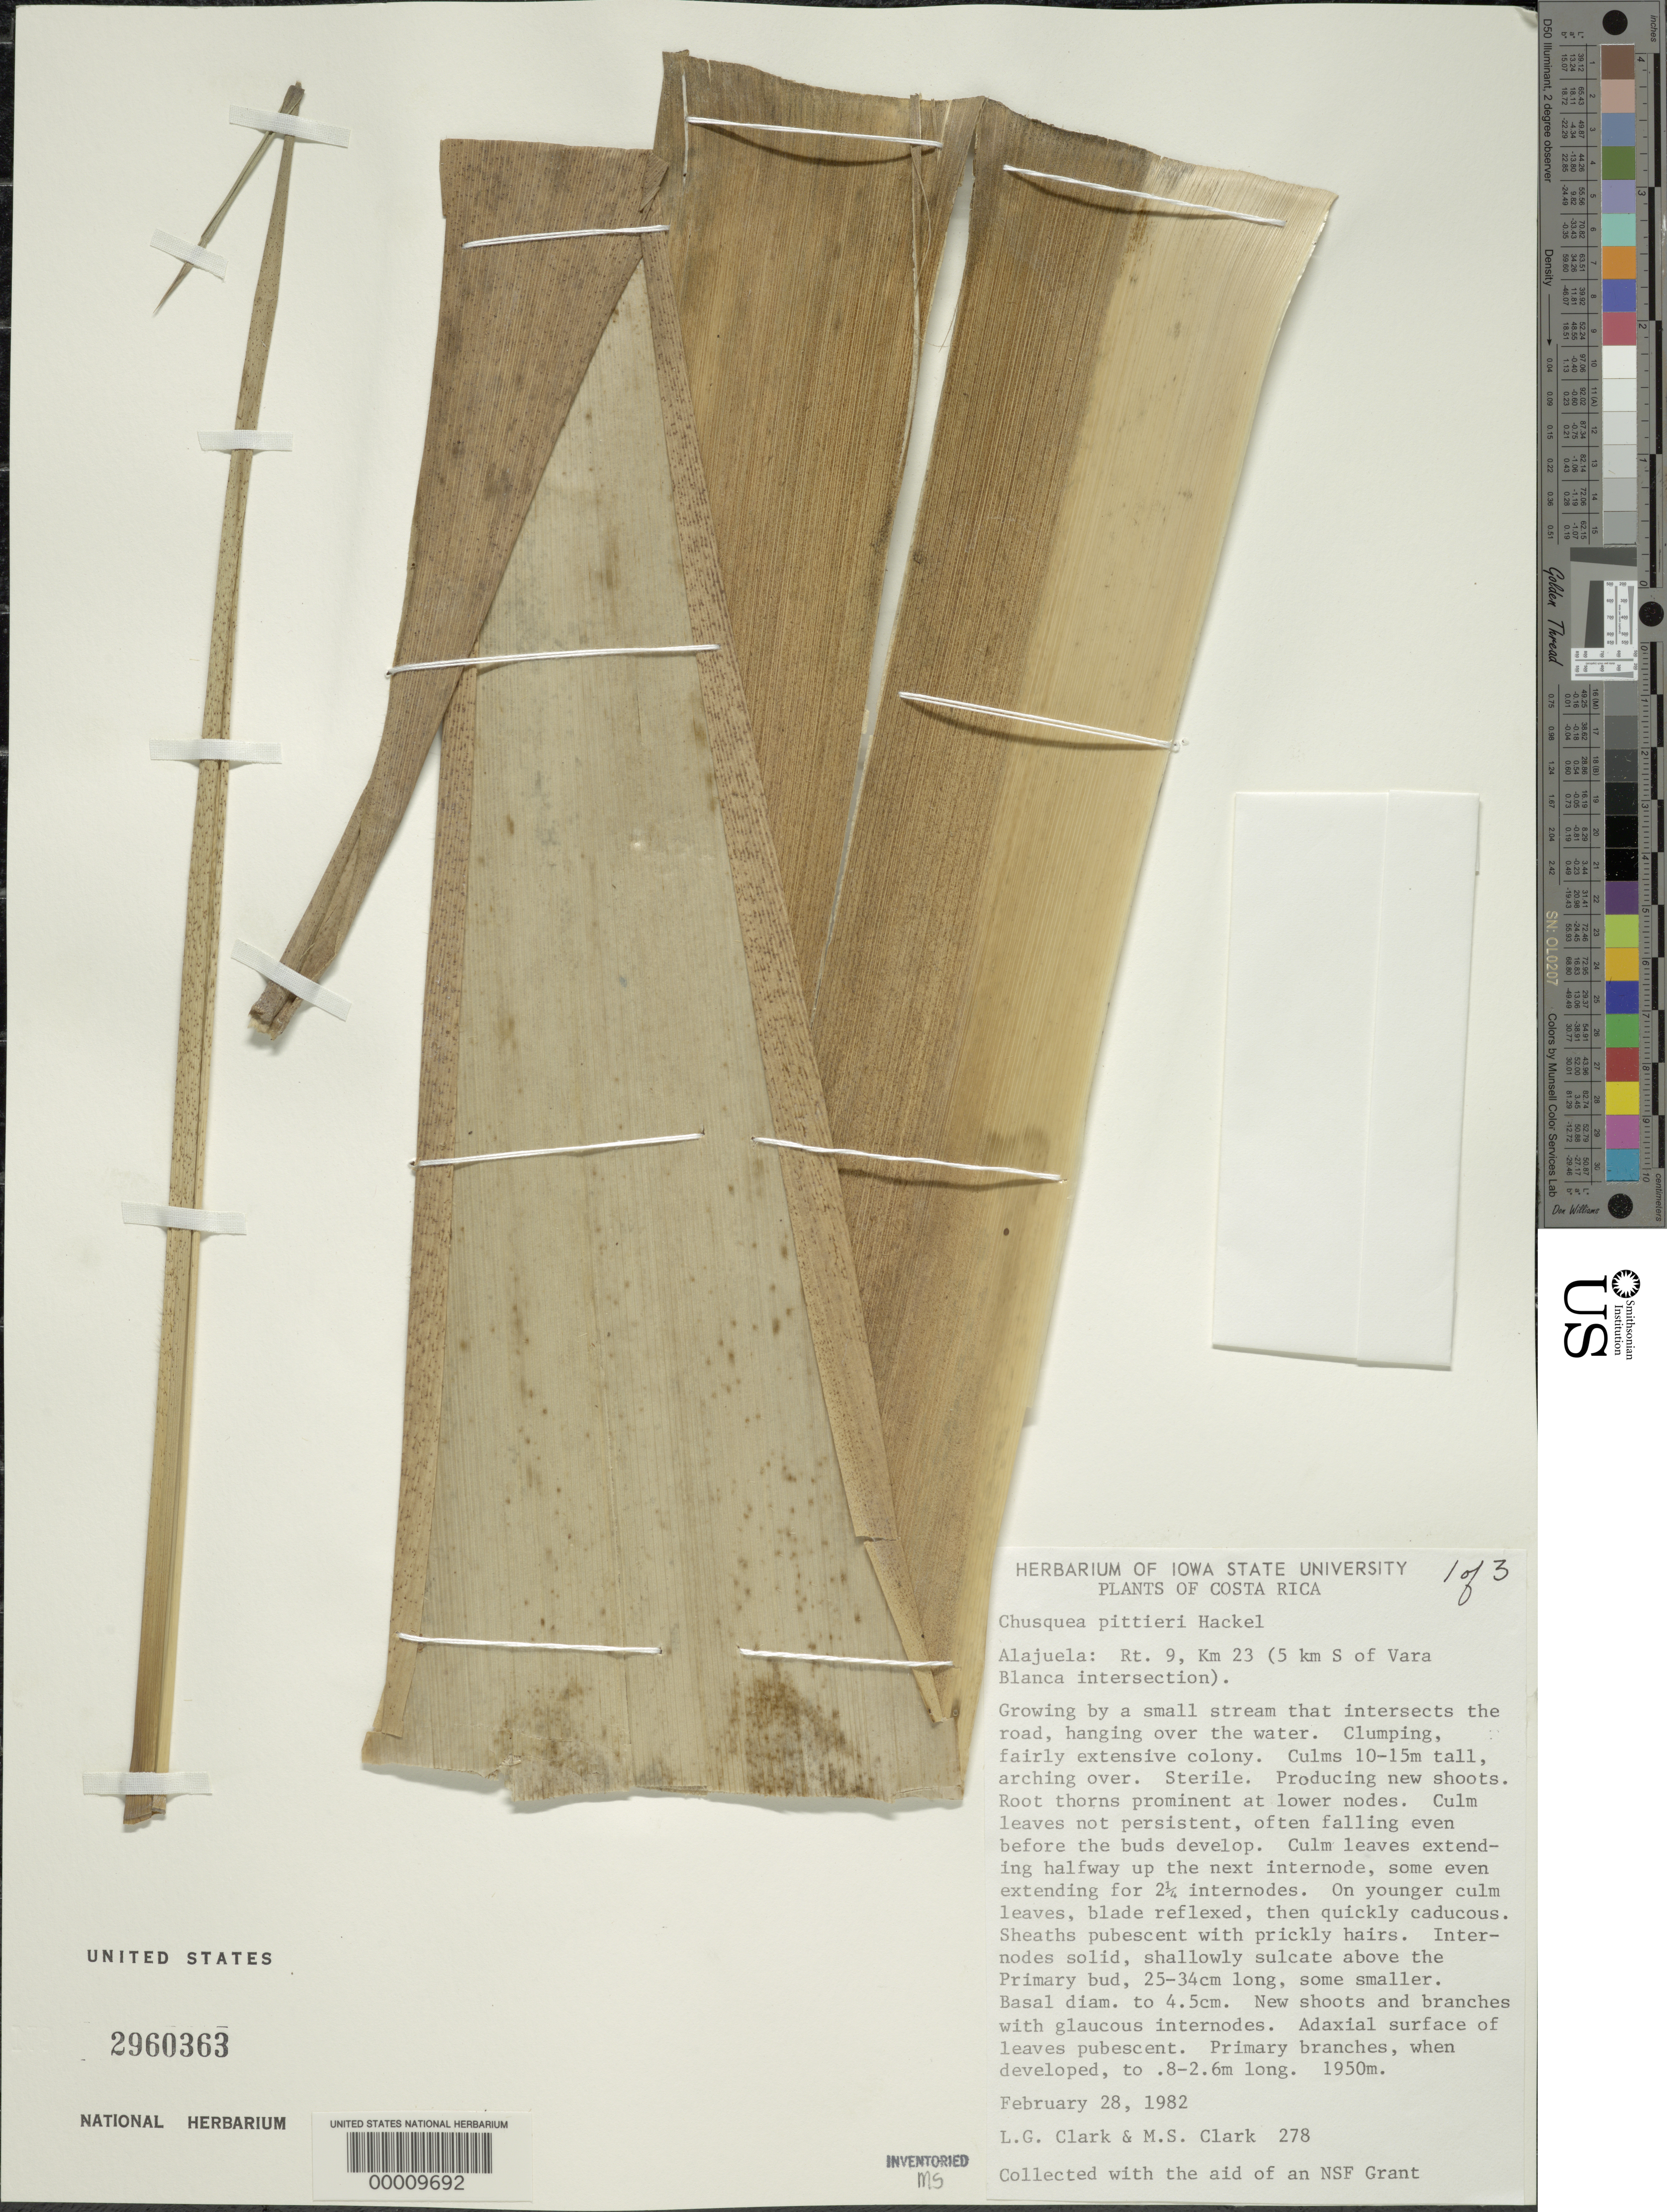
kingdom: Plantae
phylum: Tracheophyta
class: Liliopsida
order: Poales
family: Poaceae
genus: Chusquea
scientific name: Chusquea pittieri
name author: Hack.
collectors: L. G. Clark & M. S. Clark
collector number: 278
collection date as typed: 28 Feb 1982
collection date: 1982-02-28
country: Costa Rica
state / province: Alajuela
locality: Vara Blanca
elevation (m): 1950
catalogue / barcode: US 2960363